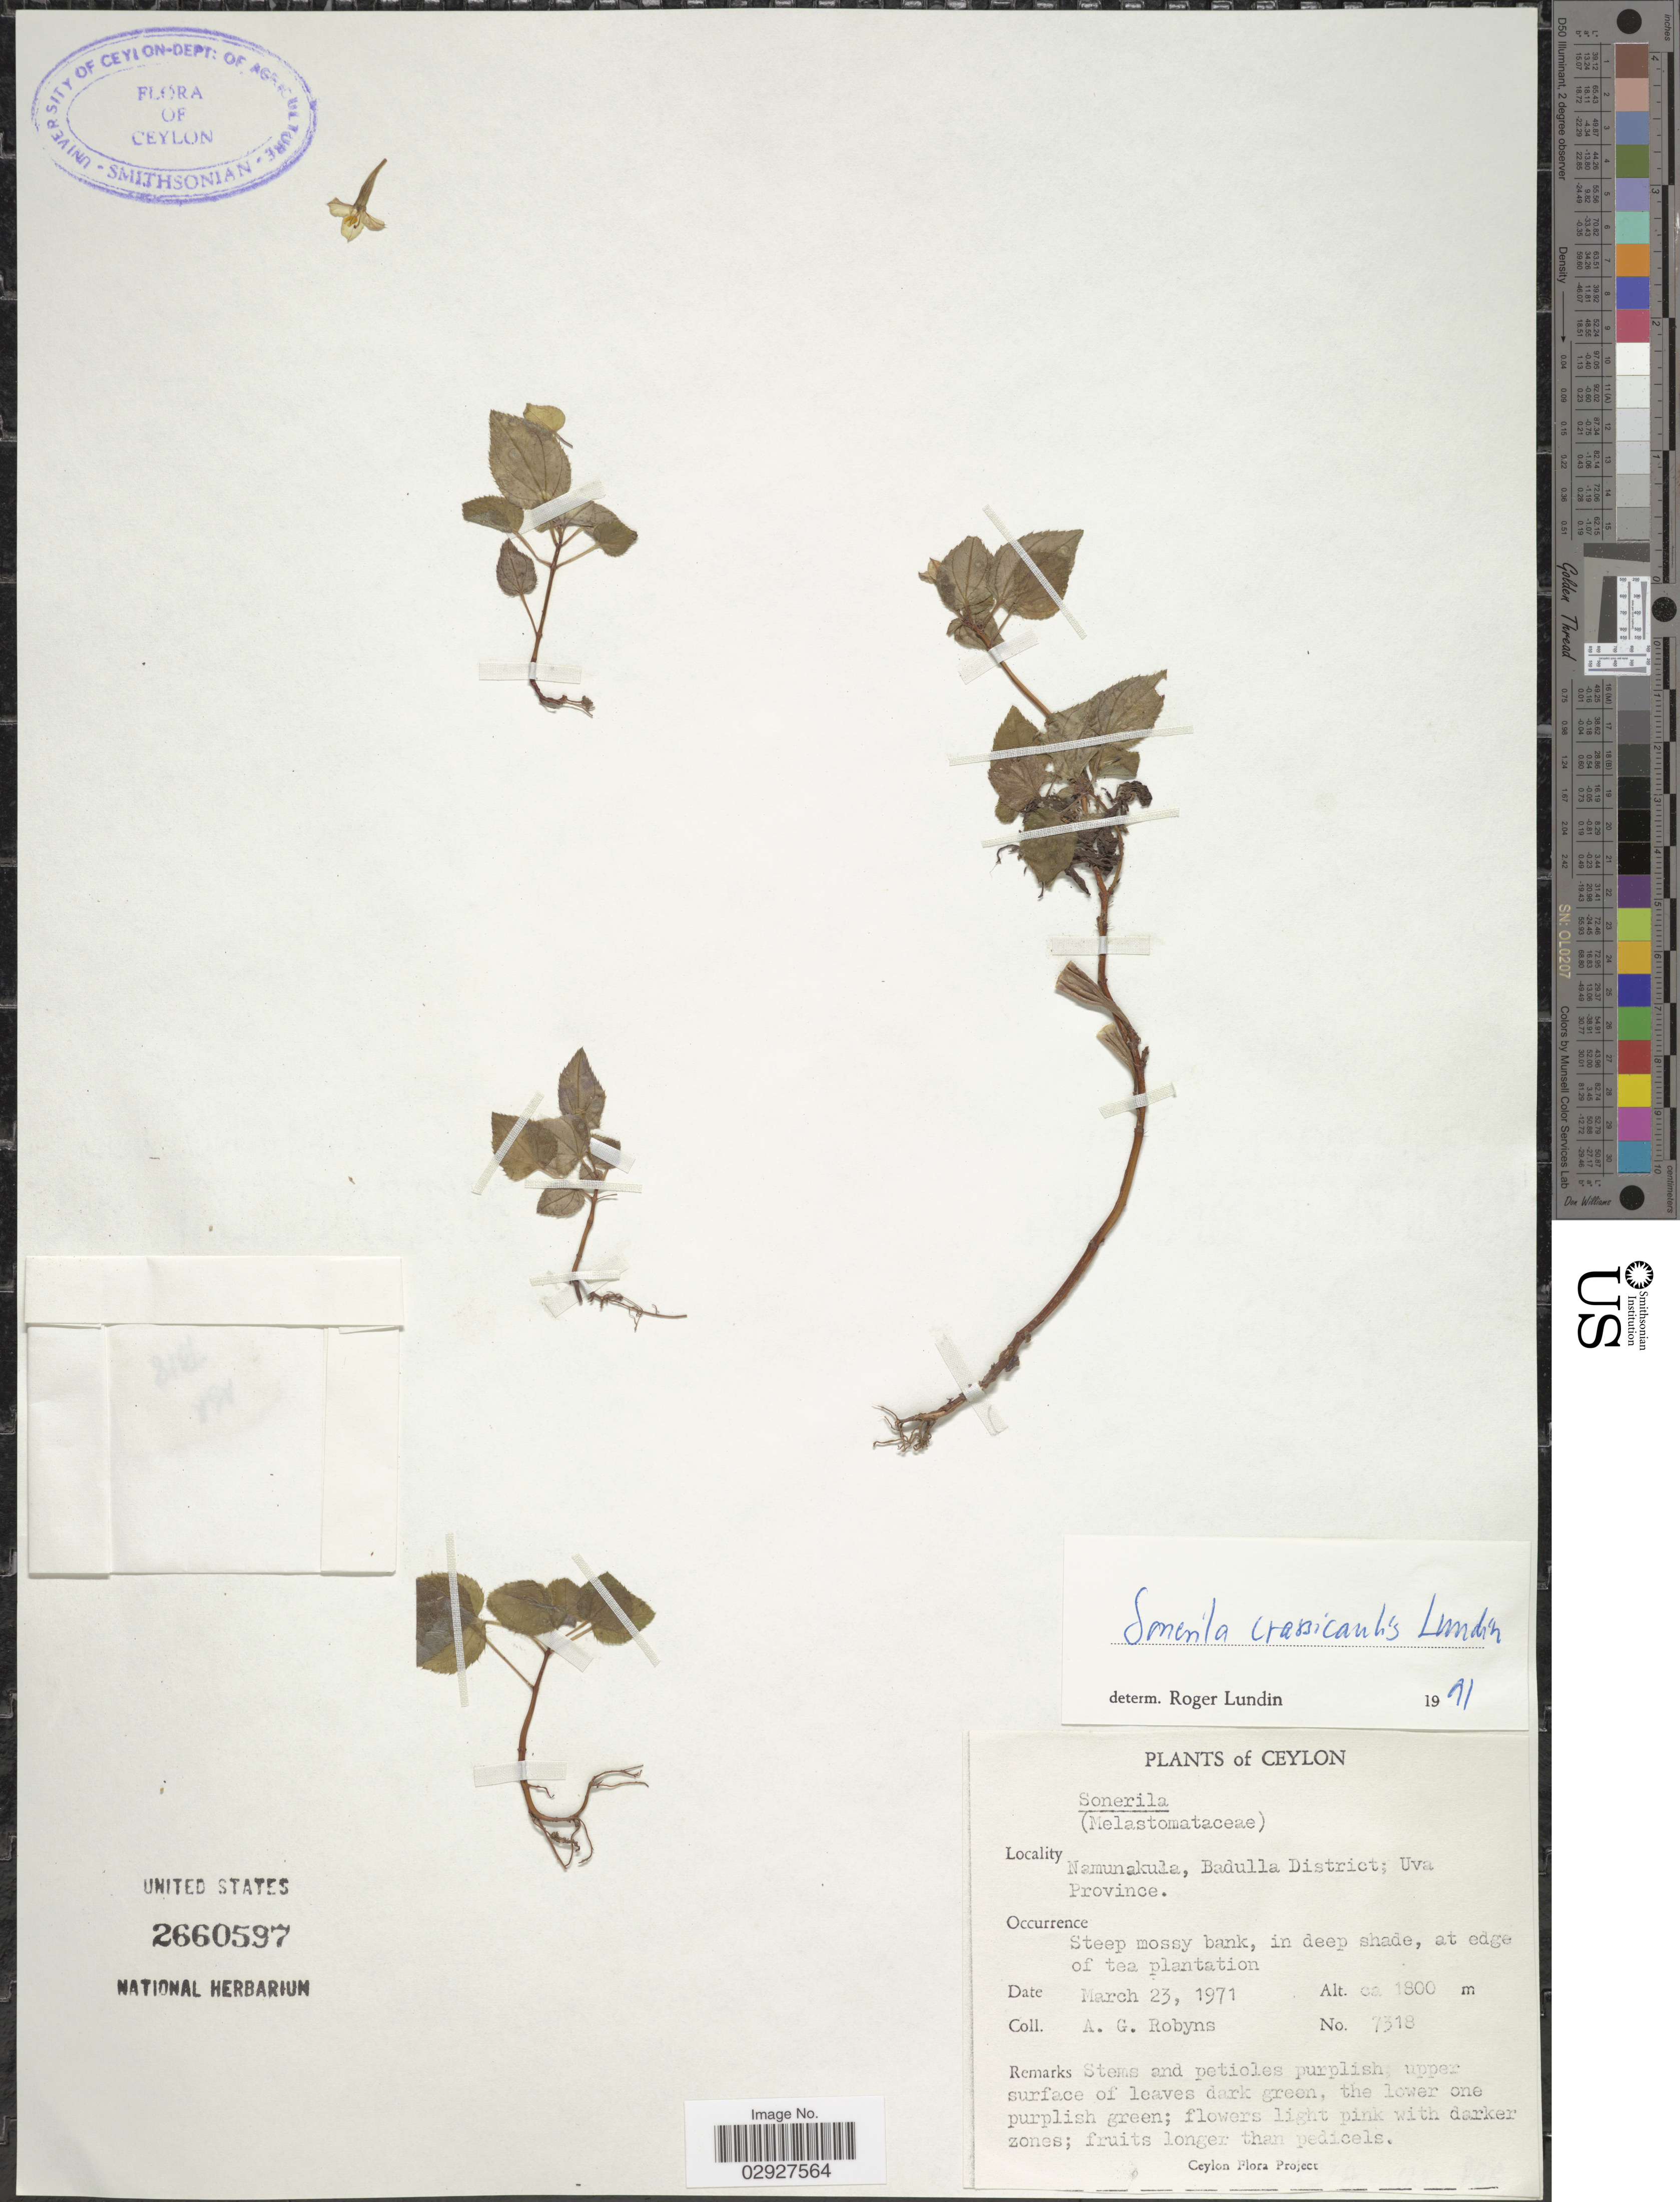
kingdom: Plantae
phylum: Tracheophyta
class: Magnoliopsida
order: Myrtales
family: Melastomataceae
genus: Sonerila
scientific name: Sonerila crassicaulis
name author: Lundin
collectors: A. Robyns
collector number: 7318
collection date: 1971-03-23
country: Sri Lanka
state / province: Uva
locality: Ceylon. Namunakula, Badulla District.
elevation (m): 1800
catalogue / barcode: US 2660597